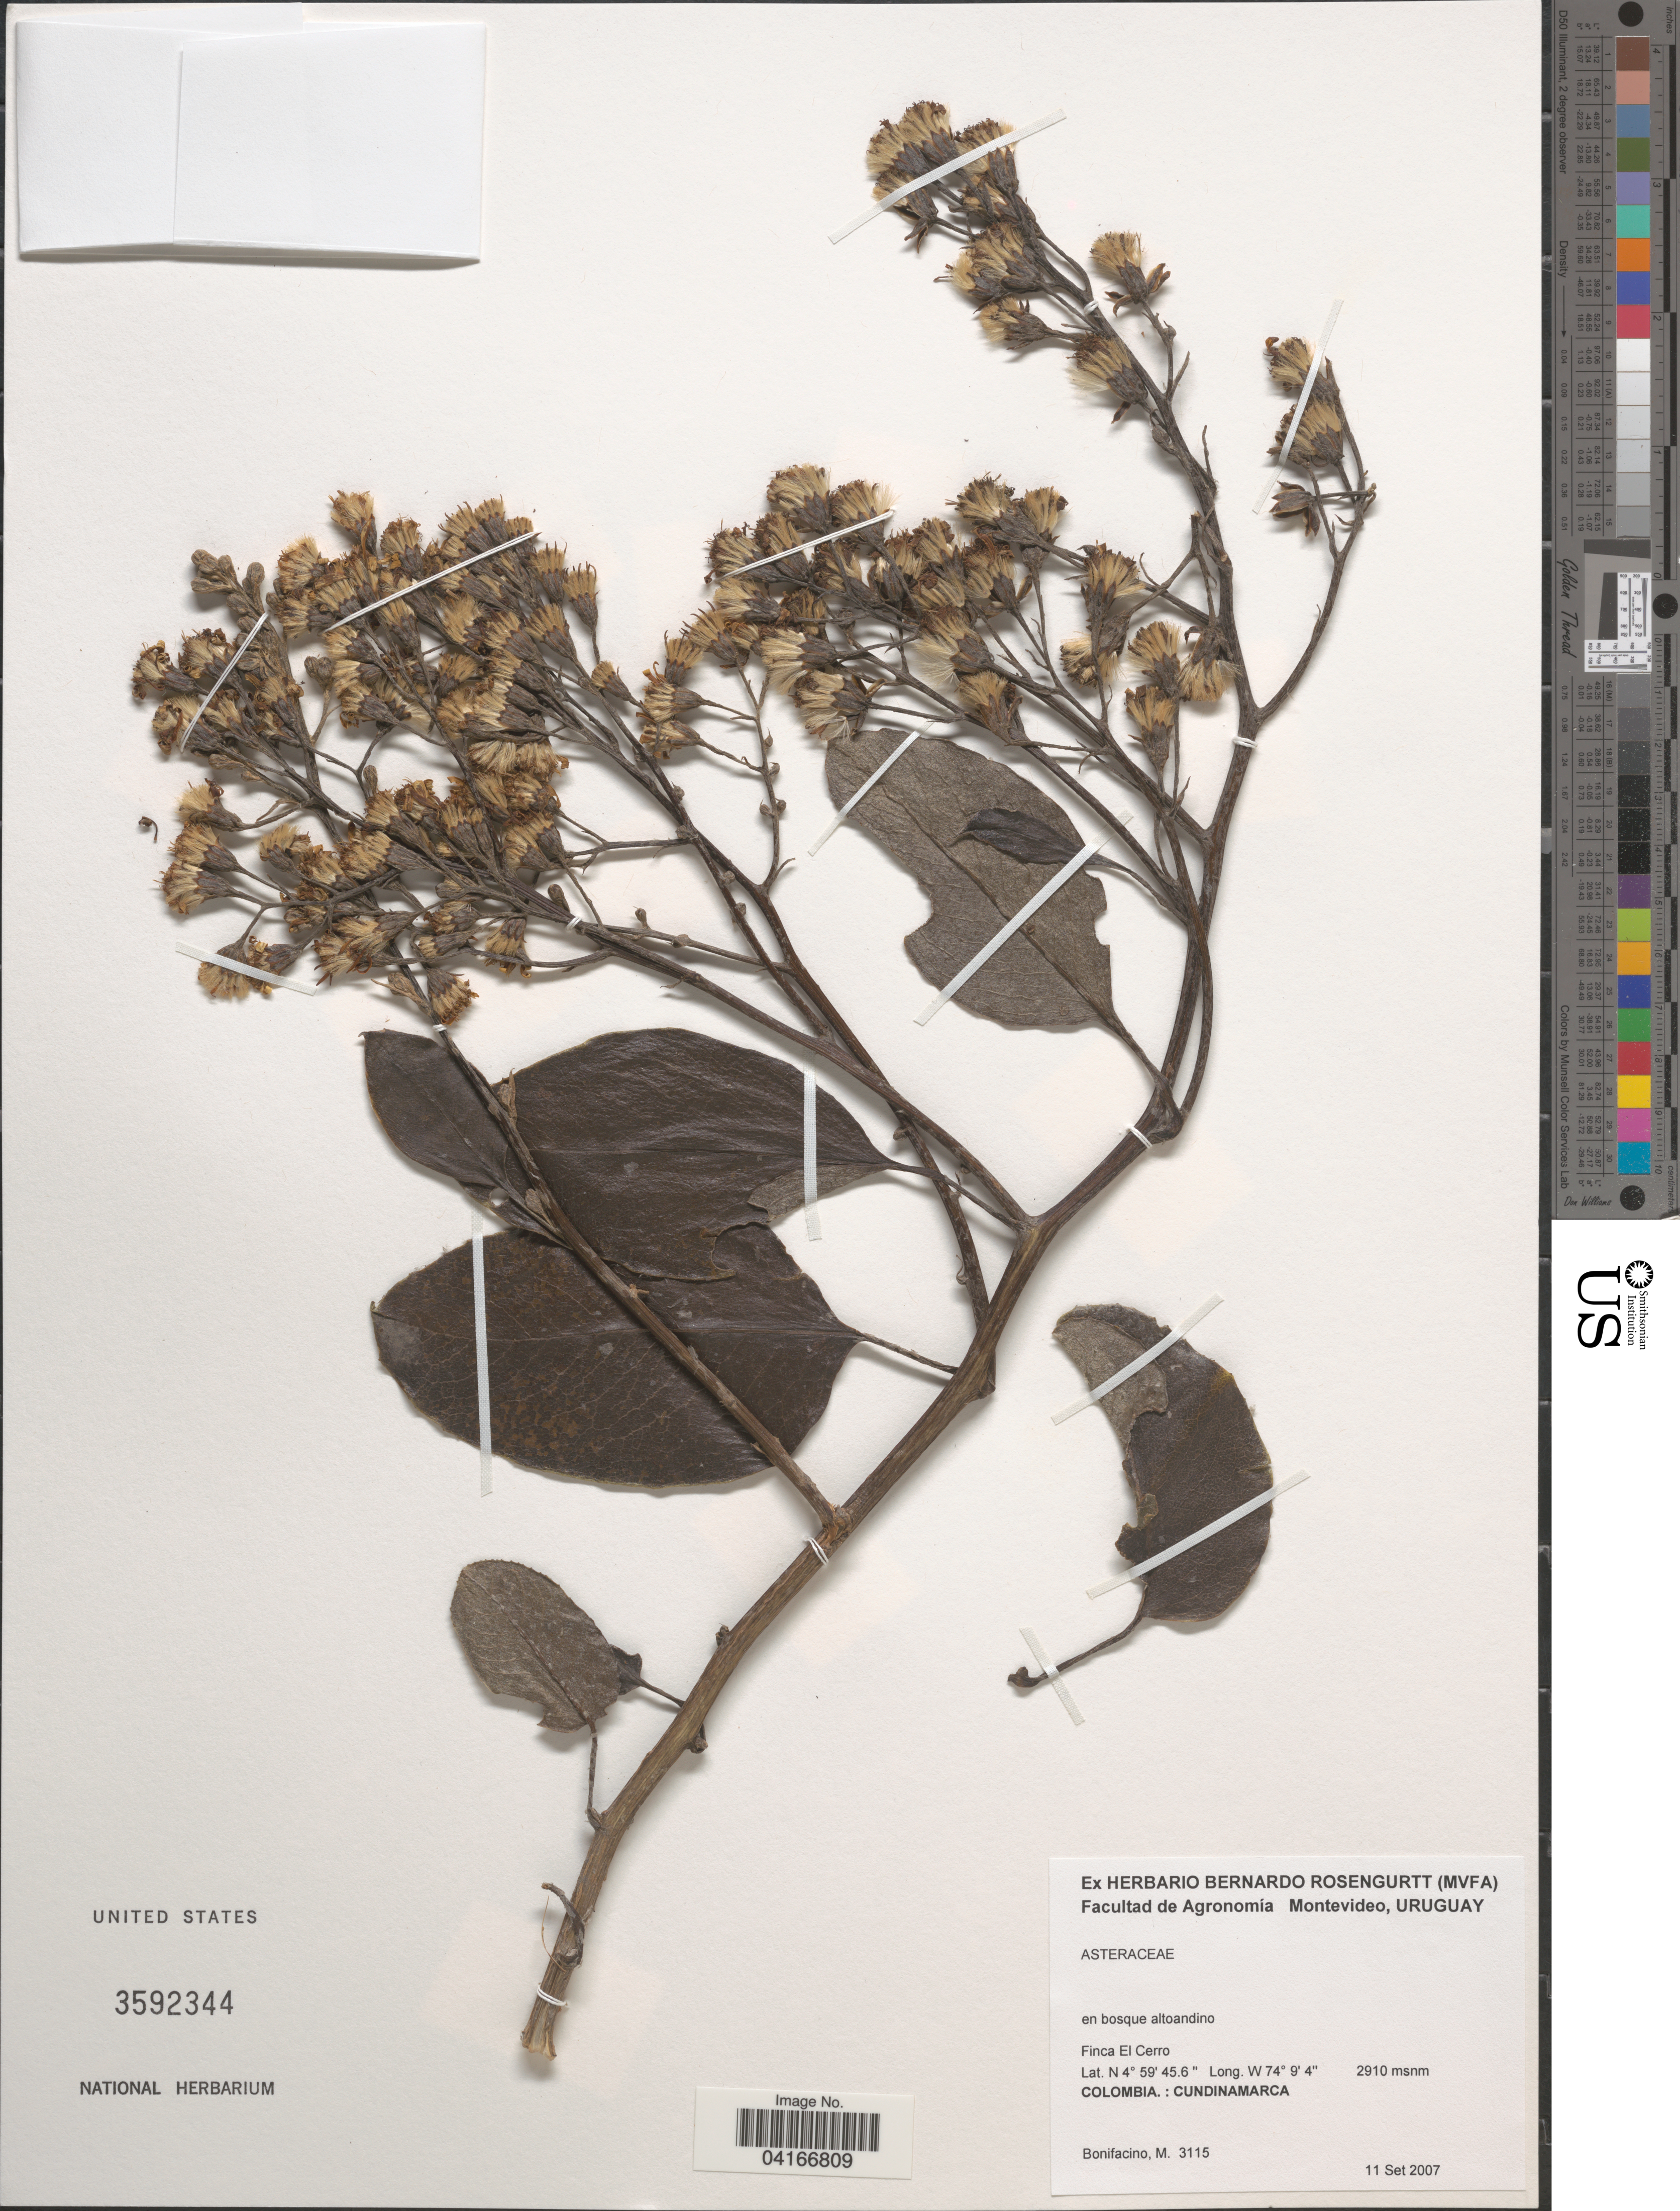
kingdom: Plantae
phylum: Tracheophyta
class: Magnoliopsida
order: Asterales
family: Asteraceae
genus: Pentacalia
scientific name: Pentacalia sp.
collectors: M. Bonifacino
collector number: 3115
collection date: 2007-09-11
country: Colombia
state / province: Cundinamarca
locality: Finca El Cerro.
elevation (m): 2910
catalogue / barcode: US 3592344